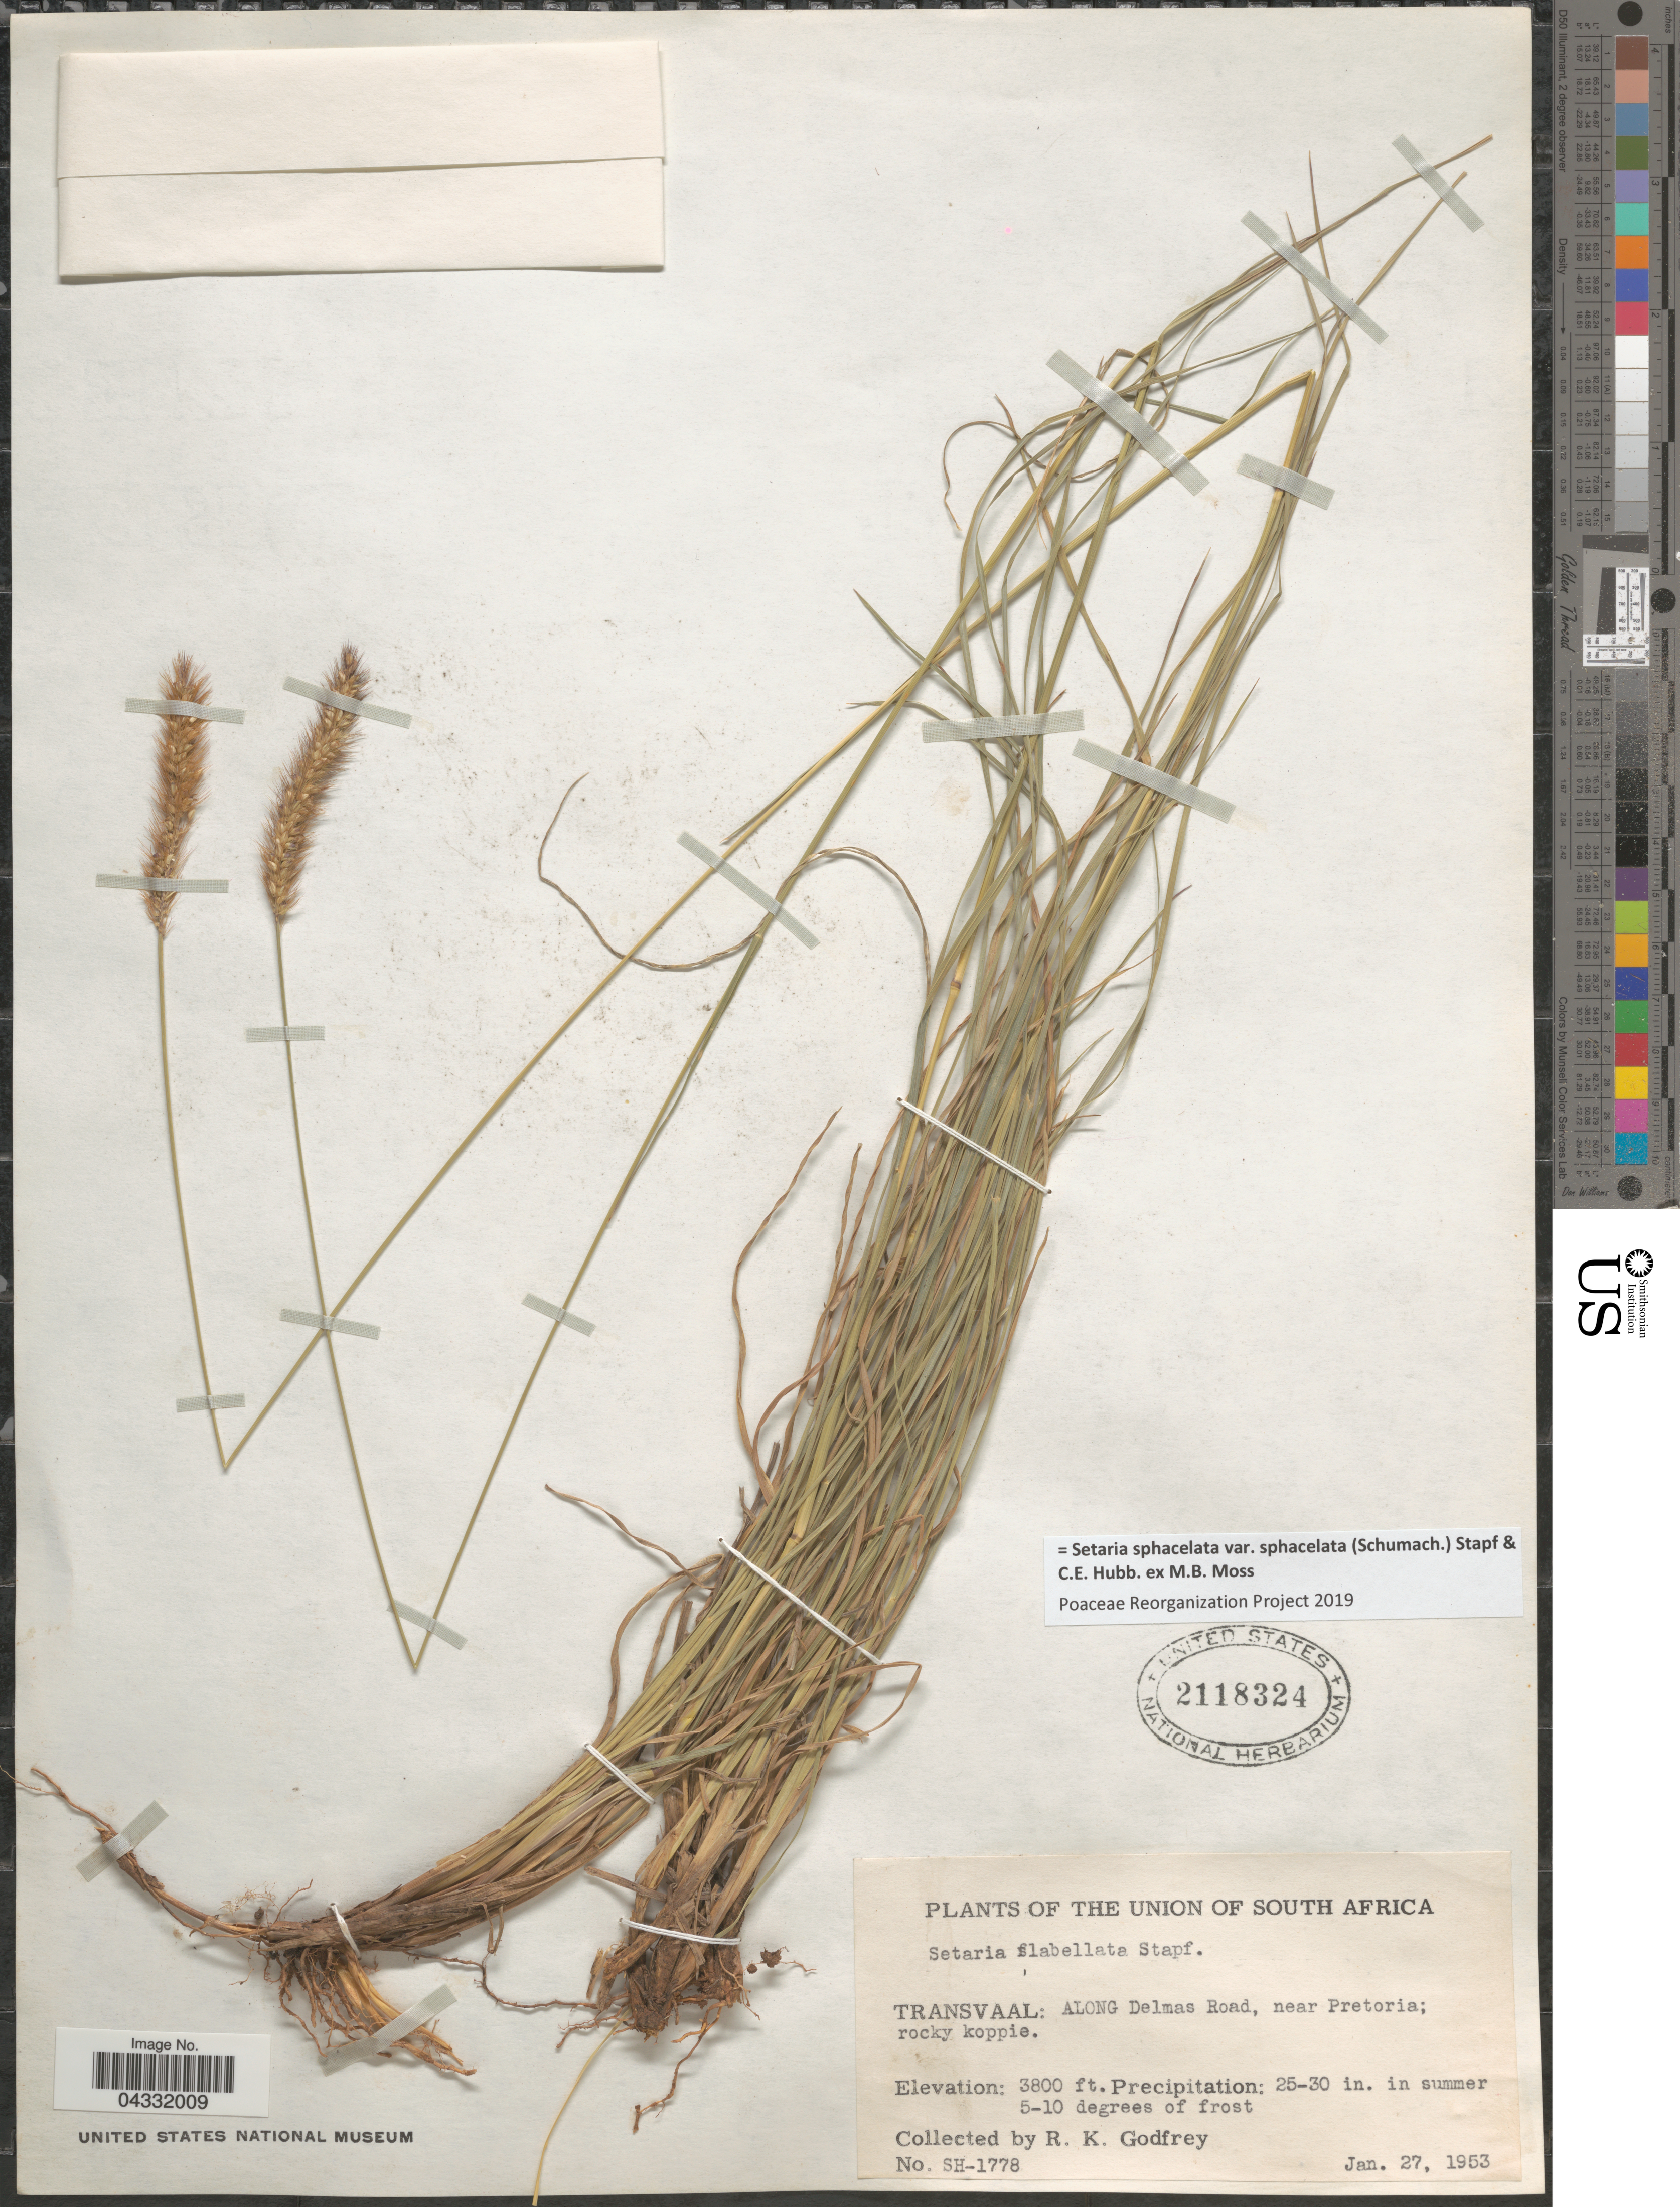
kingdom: Plantae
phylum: Tracheophyta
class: Liliopsida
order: Poales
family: Poaceae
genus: Setaria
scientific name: Setaria sphacelata var. sphacelata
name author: (Schumach.) Stapf & C. E. Hubb. ex M.B. Moss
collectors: R. K. Godfrey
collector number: SH-1778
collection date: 1953-01-27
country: South Africa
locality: Union of South Africa. Transvaal: Along Delmas Road, near Pretoria.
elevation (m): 1158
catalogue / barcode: US 2118324